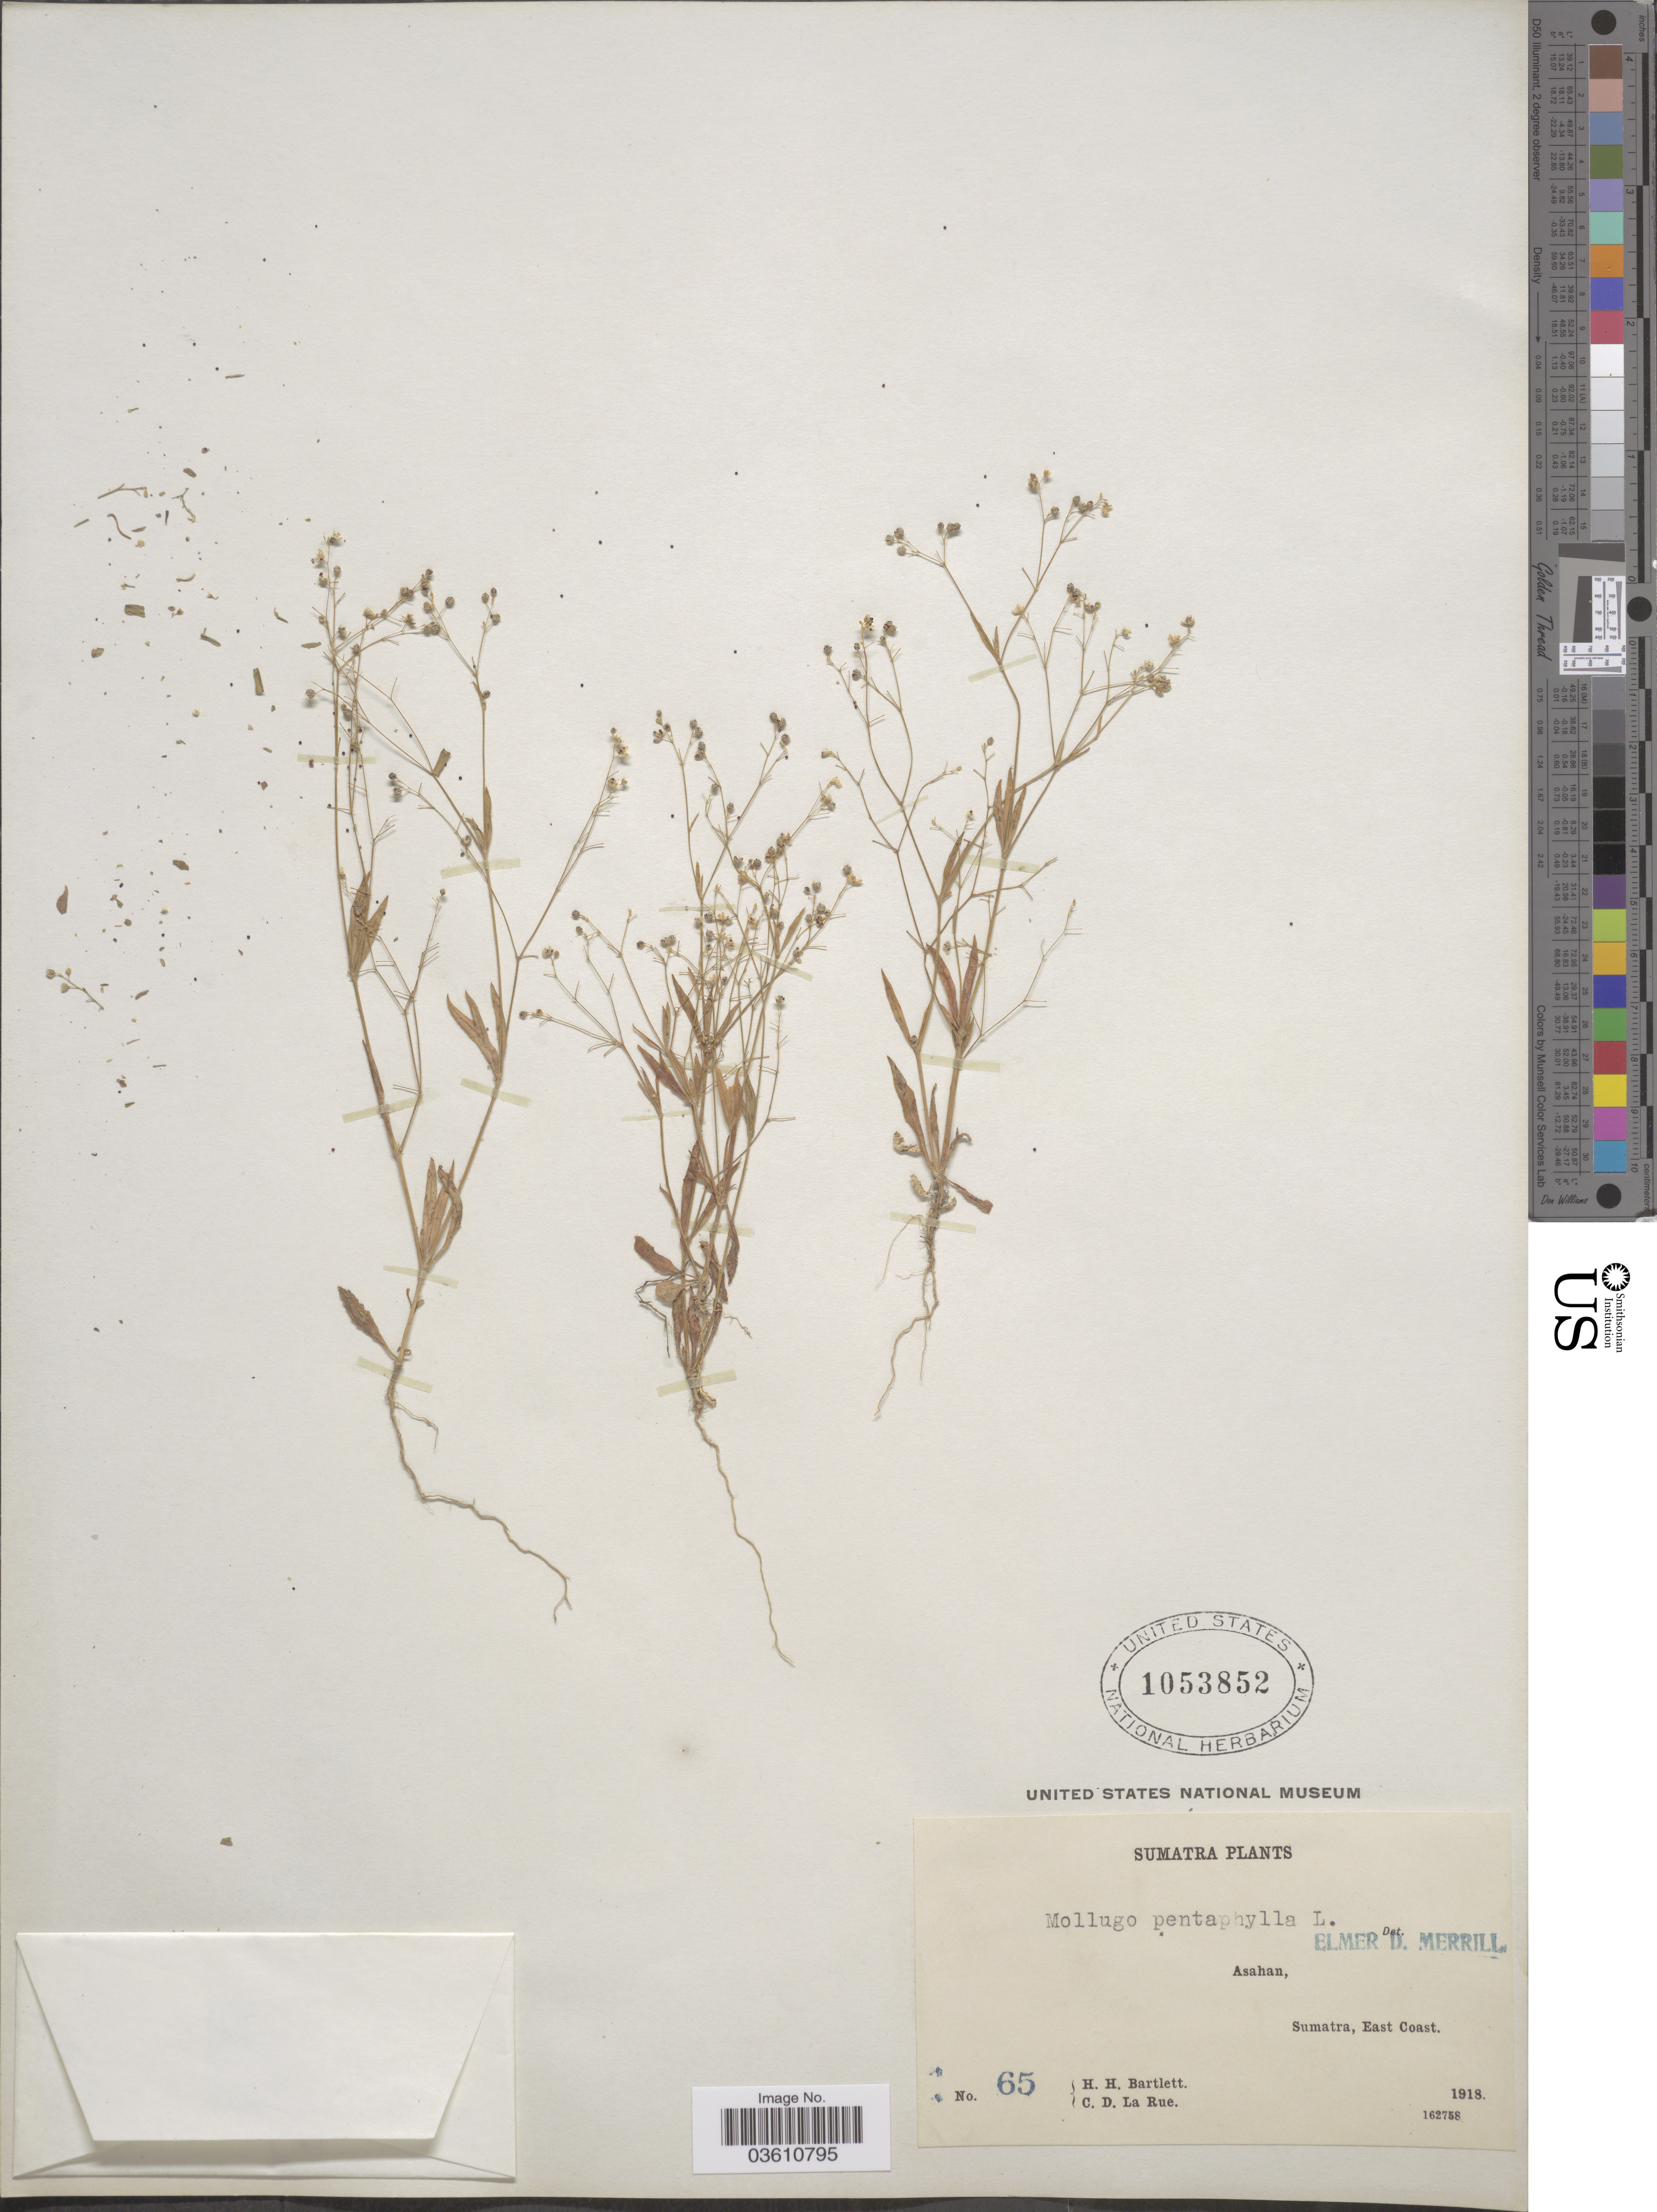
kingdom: Plantae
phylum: Tracheophyta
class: Magnoliopsida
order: Caryophyllales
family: Molluginaceae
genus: Trigastrotheca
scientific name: Trigastrotheca pentaphylla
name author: (L.) Thulin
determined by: Strong, Mark T., (BOT), Smithsonian Institution - National Museum of Natural History (UNITED STATES)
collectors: H. H. Bartlett & C. La Rue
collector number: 65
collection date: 1918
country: Indonesia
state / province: Sumatra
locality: Asahan, East Coast.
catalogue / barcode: US 1053852